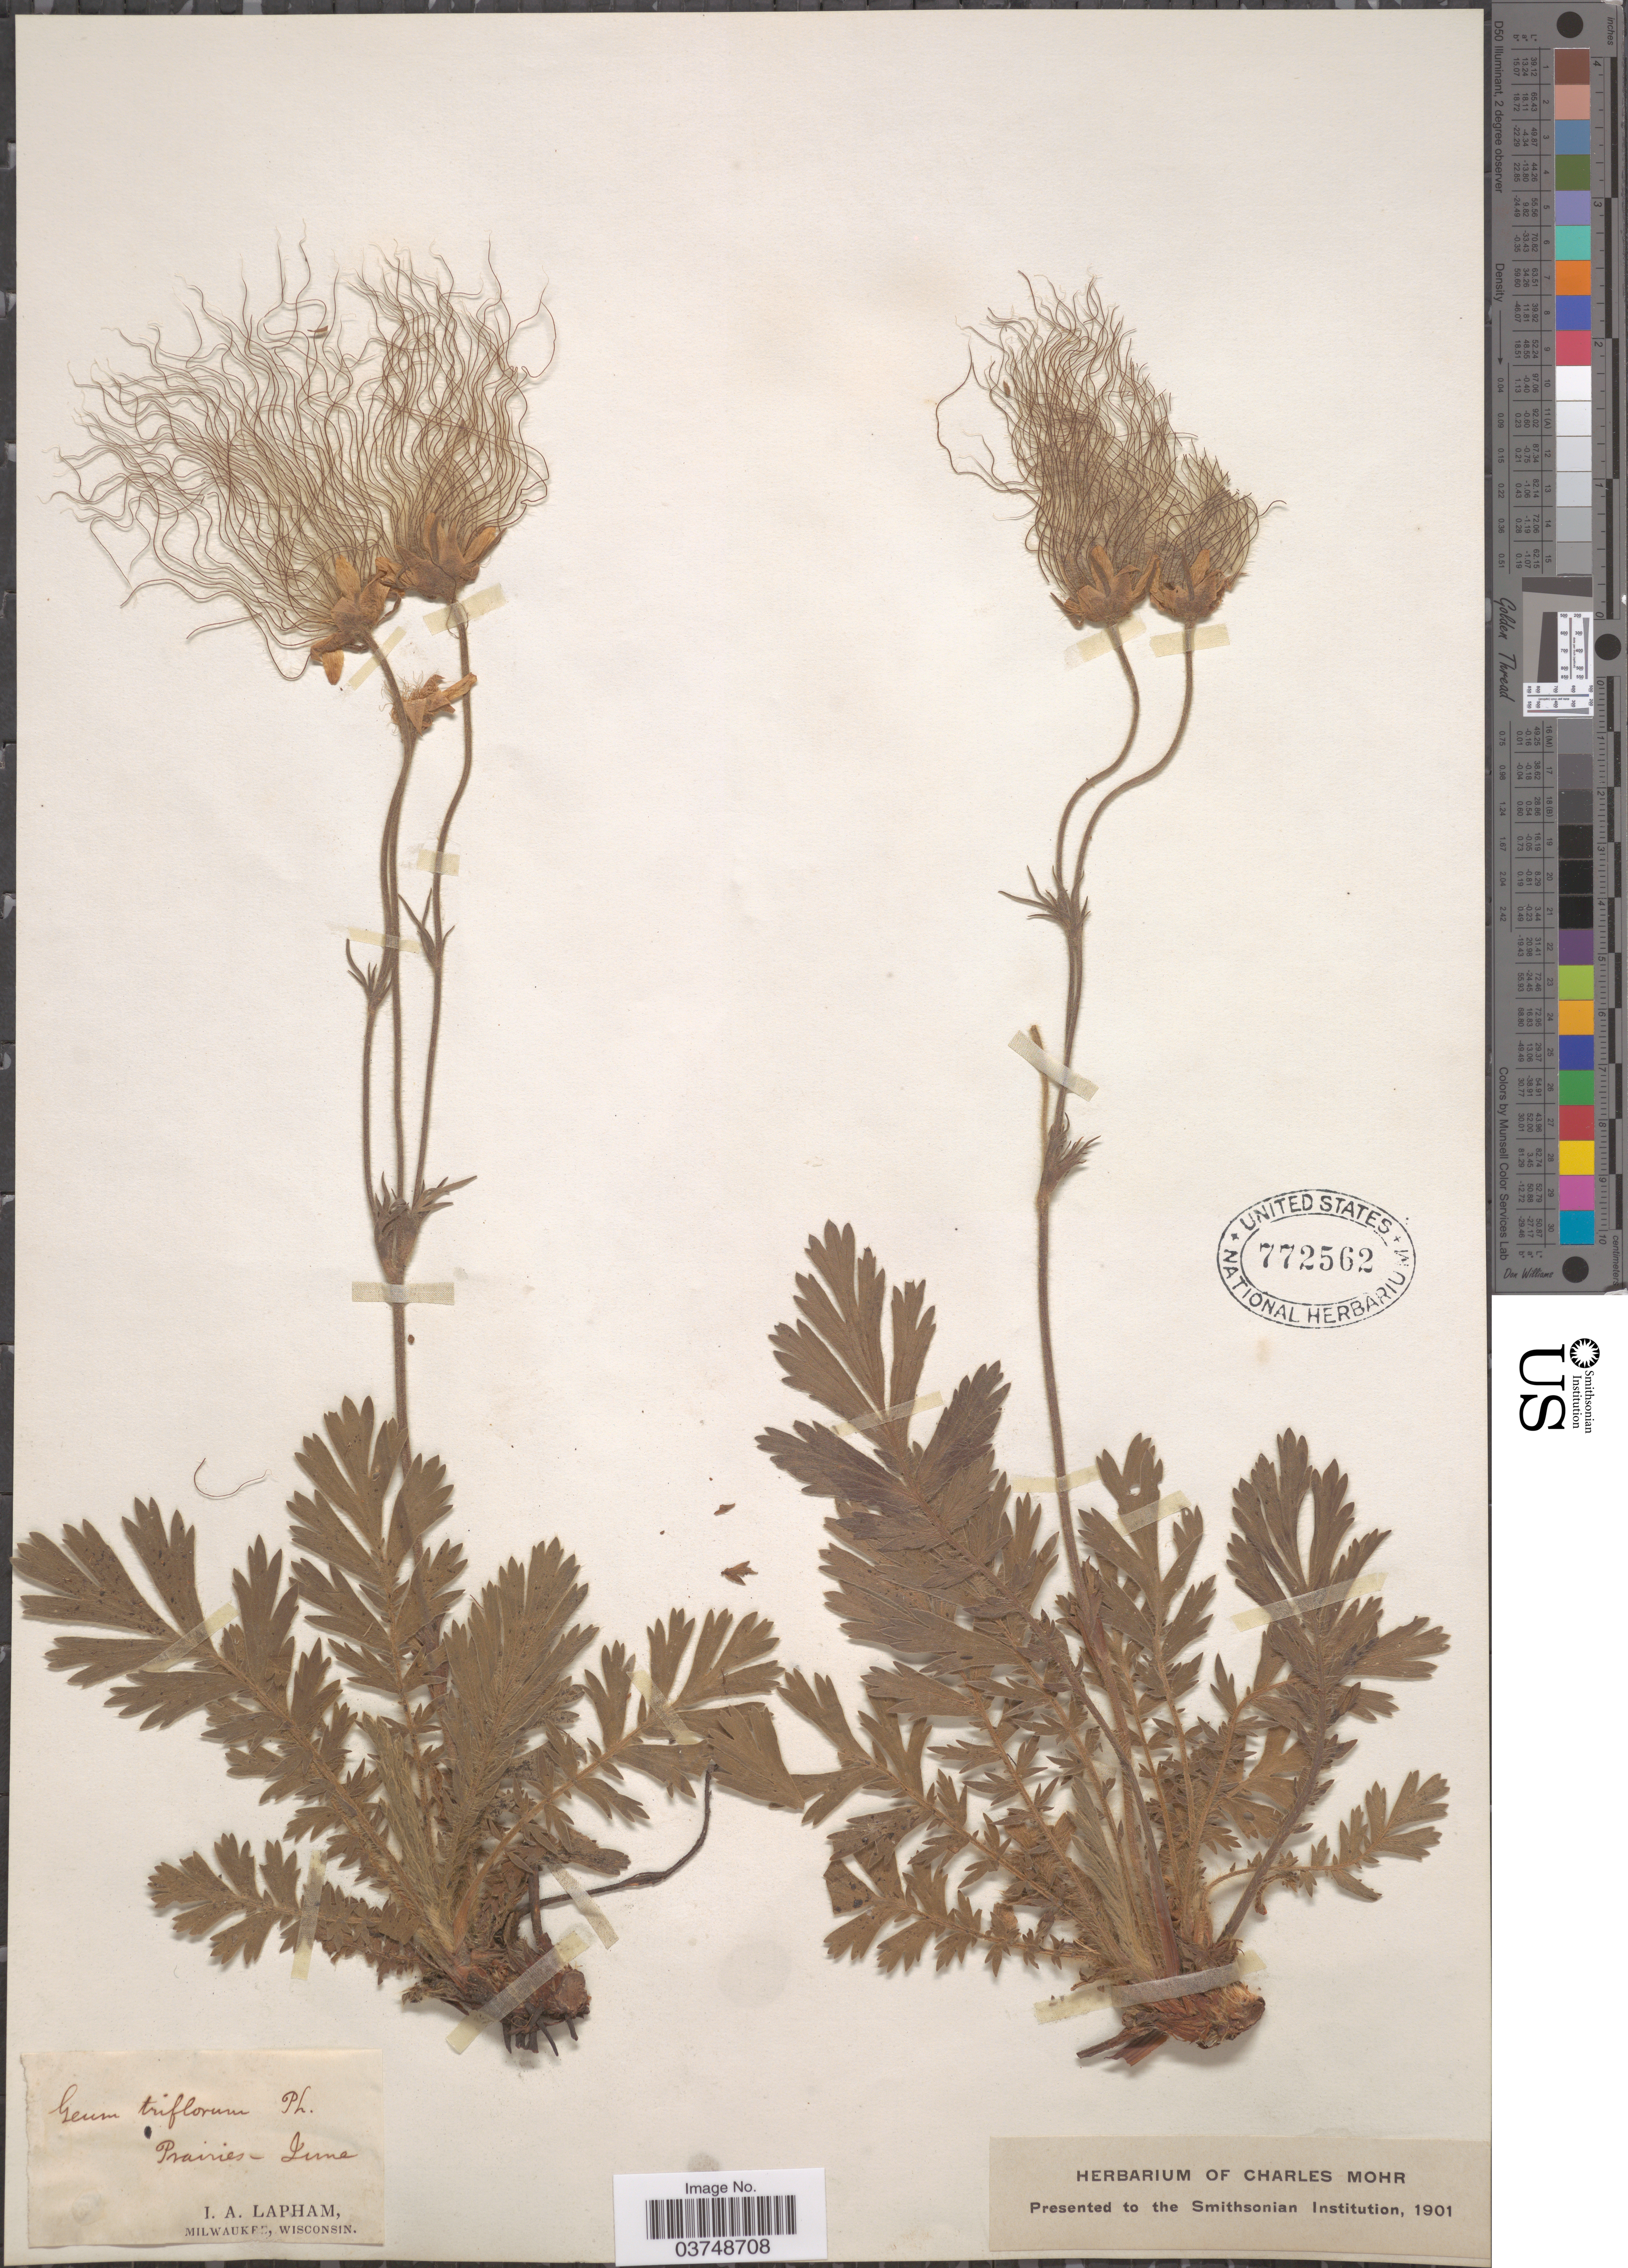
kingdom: Plantae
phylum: Tracheophyta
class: Magnoliopsida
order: Rosales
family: Rosaceae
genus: Geum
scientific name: Geum triflorum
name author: Pursh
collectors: I. Lapham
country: United States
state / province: Wisconsin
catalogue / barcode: US 772562